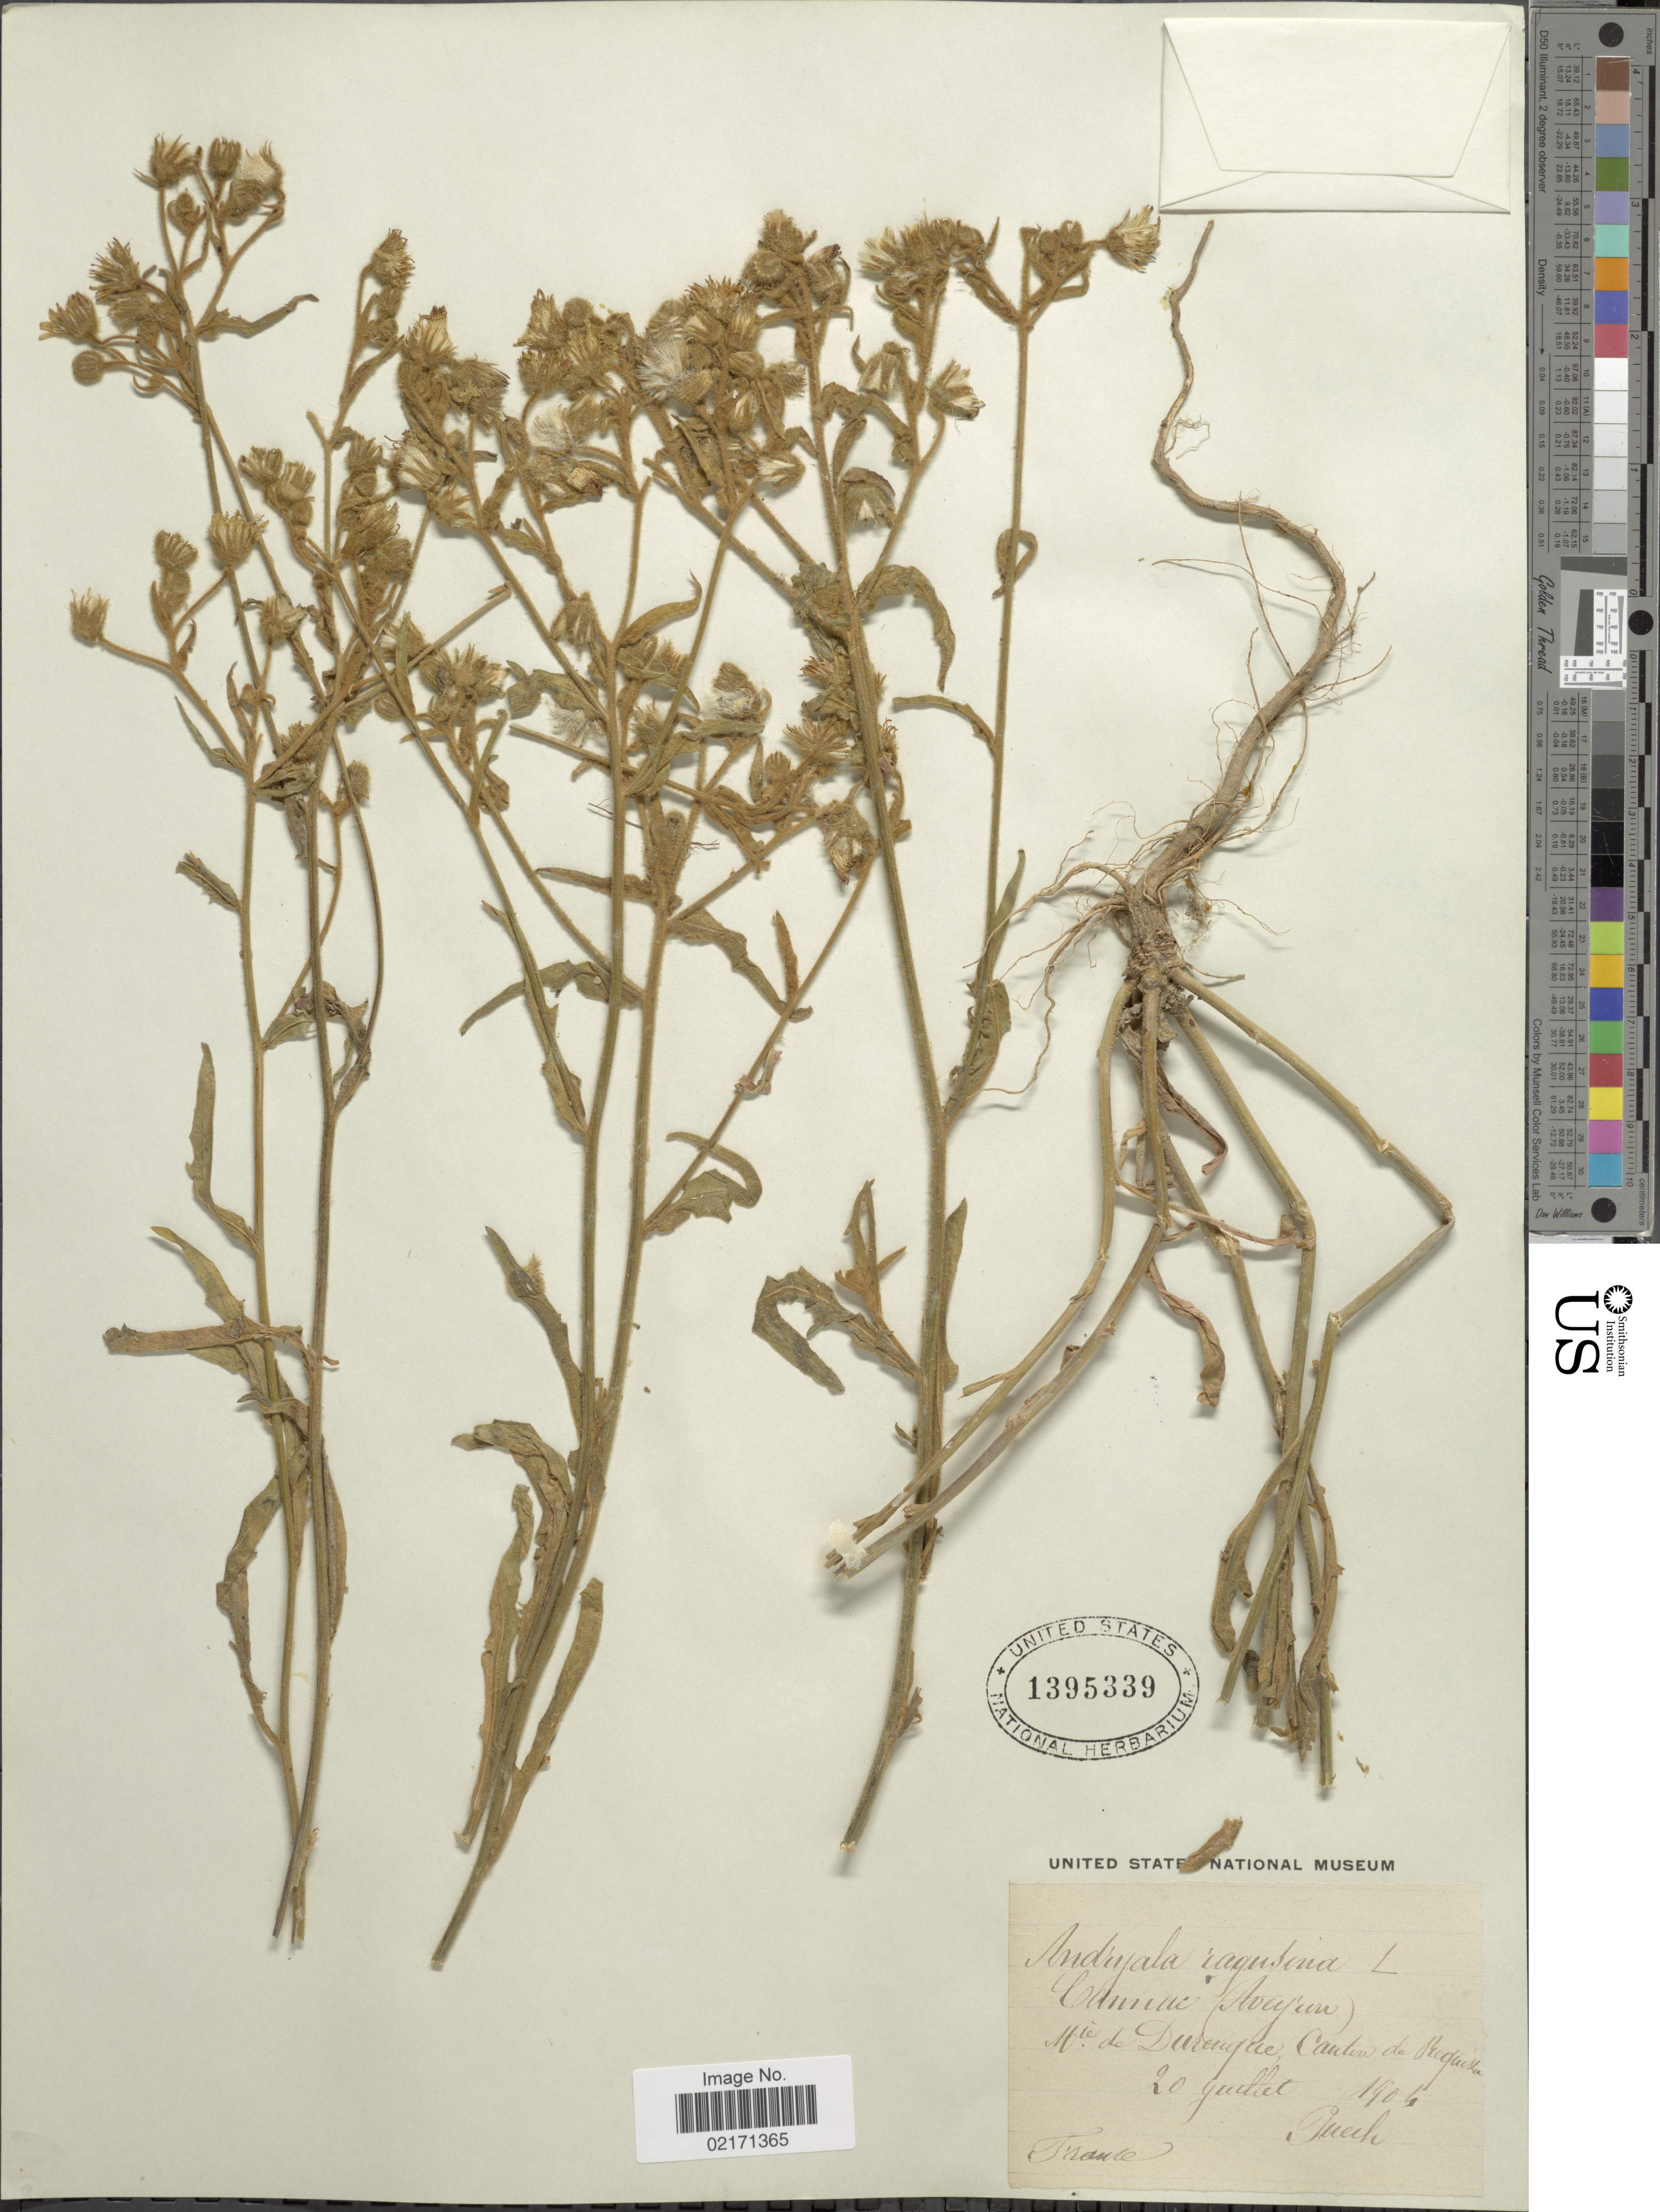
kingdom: Plantae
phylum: Tracheophyta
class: Magnoliopsida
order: Asterales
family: Asteraceae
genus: Andryala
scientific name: Andryala ragusina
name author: L.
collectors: Puech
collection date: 1904-07-20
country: France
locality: Mte de Durante Canton de Arquillos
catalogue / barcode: US 1395339